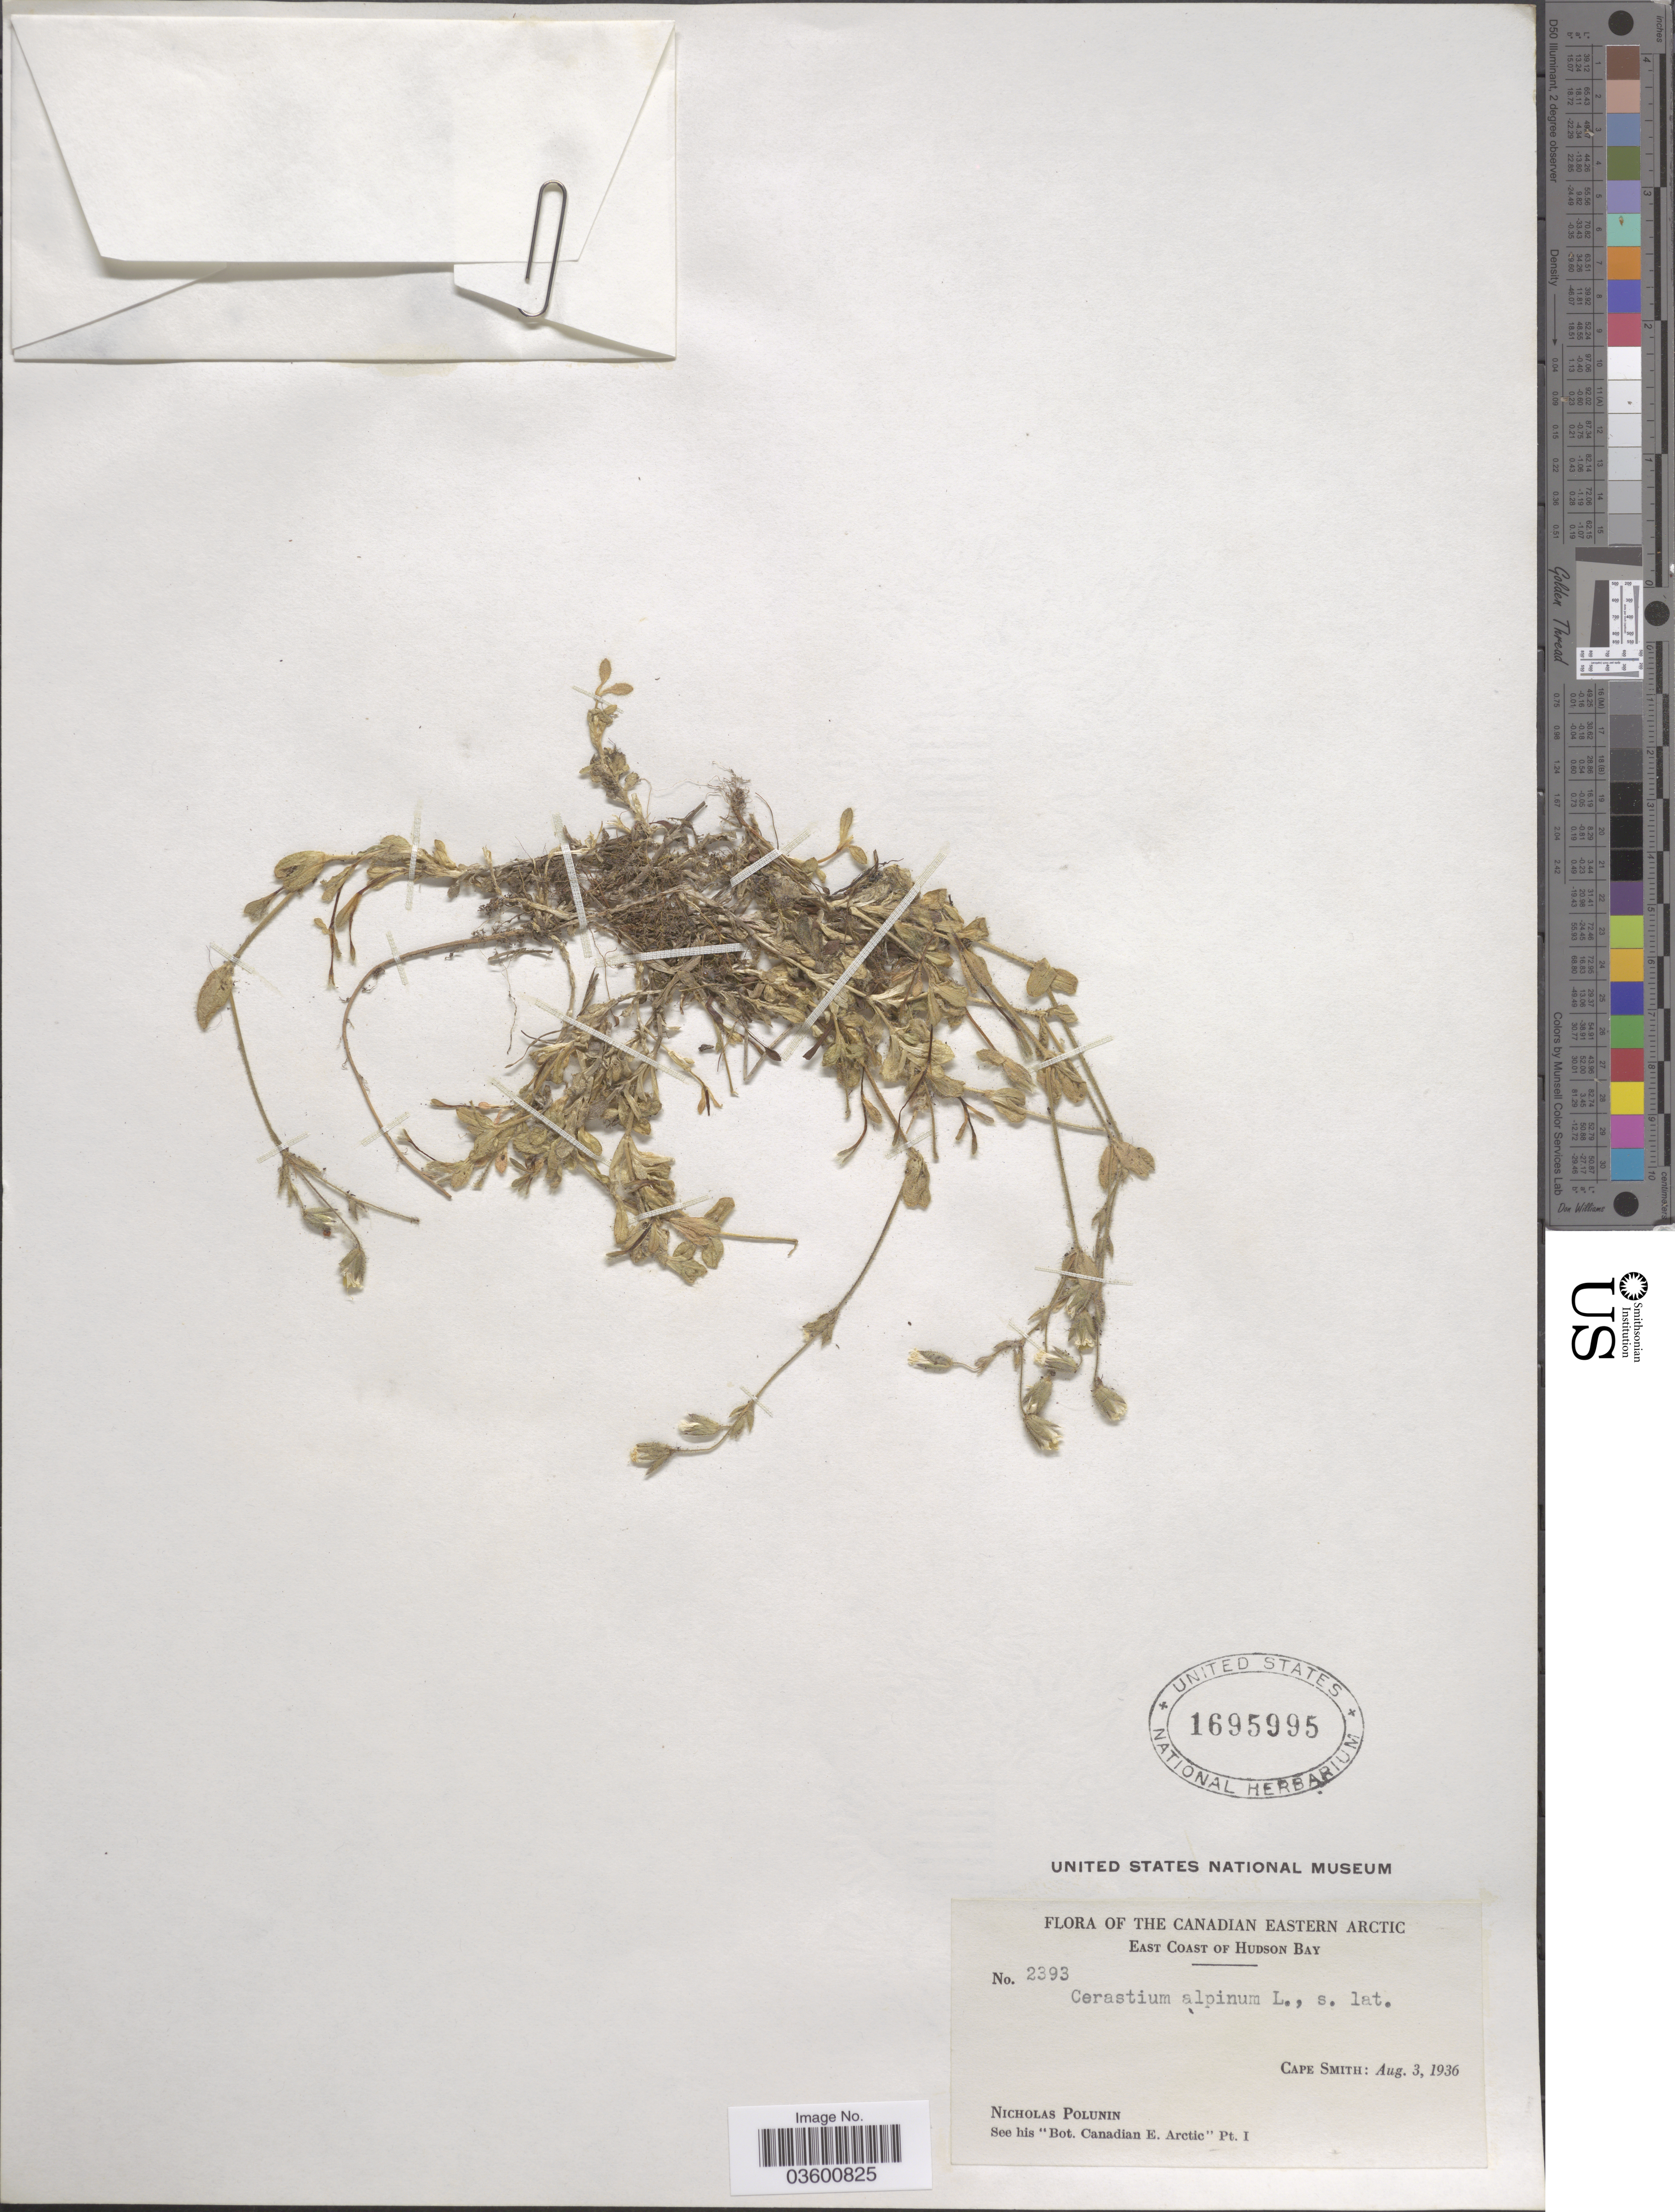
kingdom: Plantae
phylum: Tracheophyta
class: Magnoliopsida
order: Caryophyllales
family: Caryophyllaceae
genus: Cerastium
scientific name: Cerastium alpinum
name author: L.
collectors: N. V. Polunin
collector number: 2393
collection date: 1936-08-03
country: Canada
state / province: Nunavut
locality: The Canadian Eastern Arctic. East Coast of Hudson Bay. Cape Smith.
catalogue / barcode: US 1695995